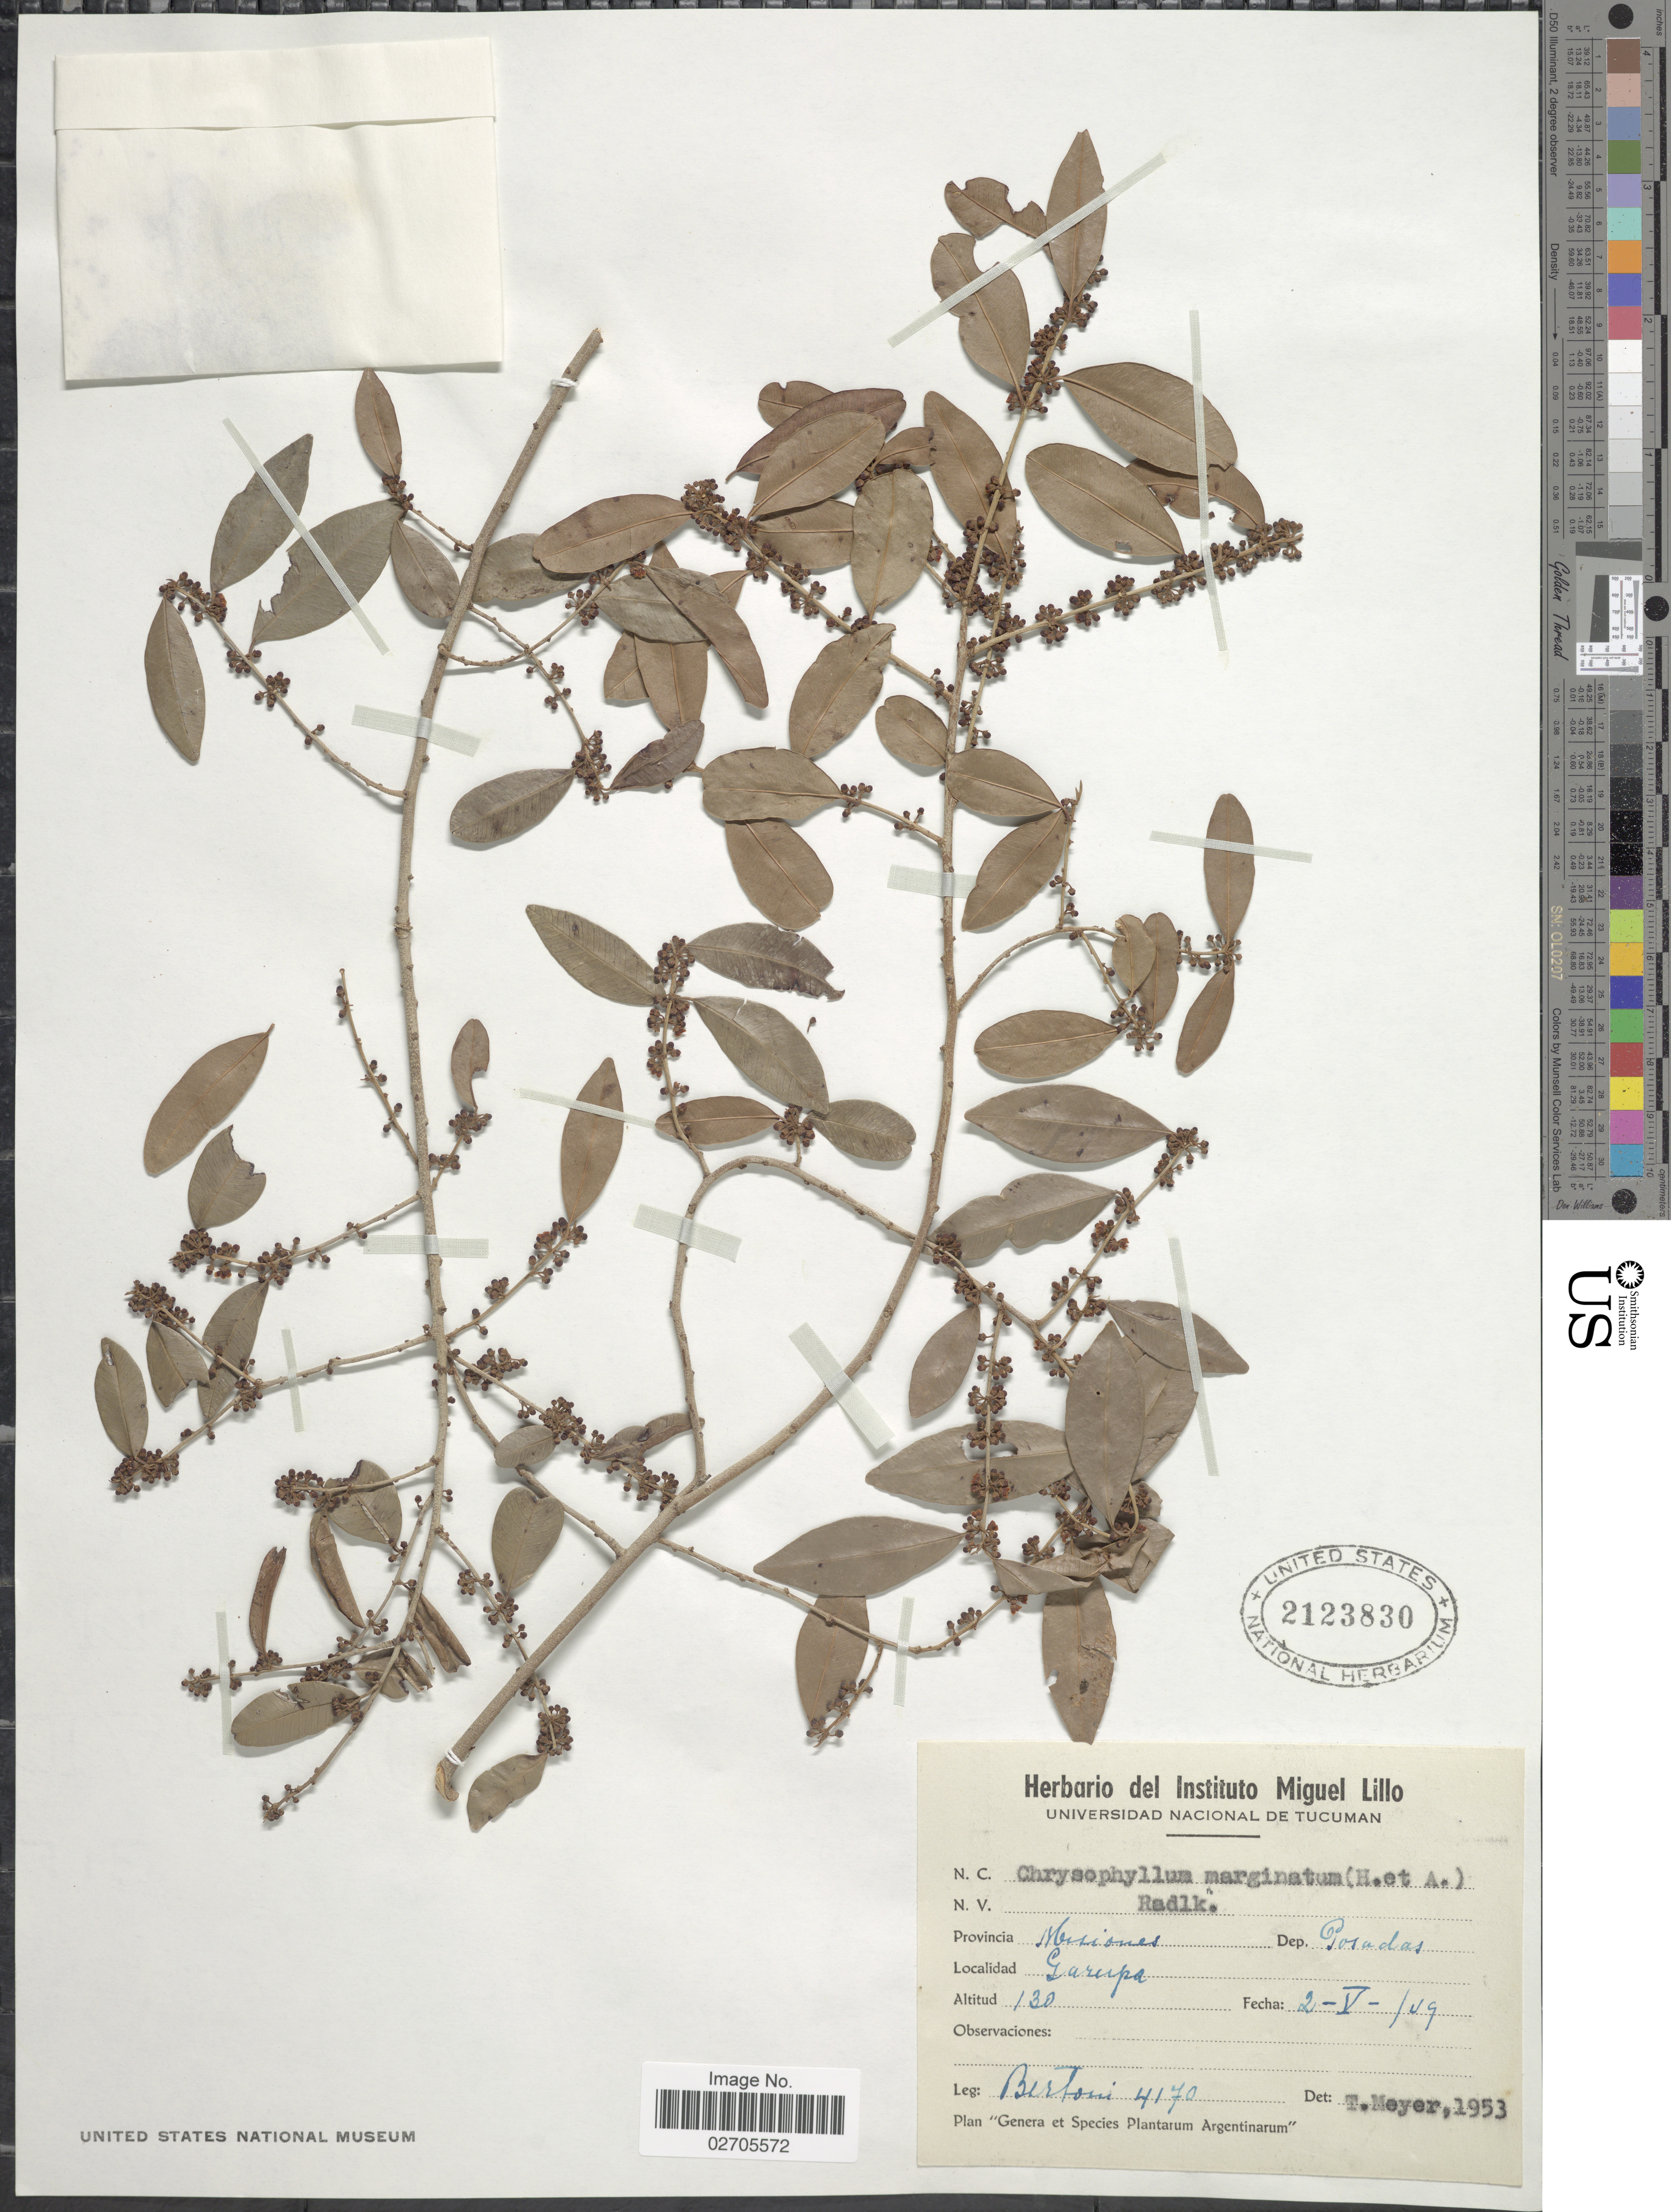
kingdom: Plantae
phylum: Tracheophyta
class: Magnoliopsida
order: Ericales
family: Sapotaceae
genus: Chrysophyllum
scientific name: Chrysophyllum marginatum subsp. marginatum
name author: (Hook. & Arn.) Radlk.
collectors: -- Bertoni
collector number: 4170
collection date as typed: Transcribed d/m/y: 2/5/49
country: Argentina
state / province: Misiones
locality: Dep. Posadas, Garupa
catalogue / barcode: US 2123830